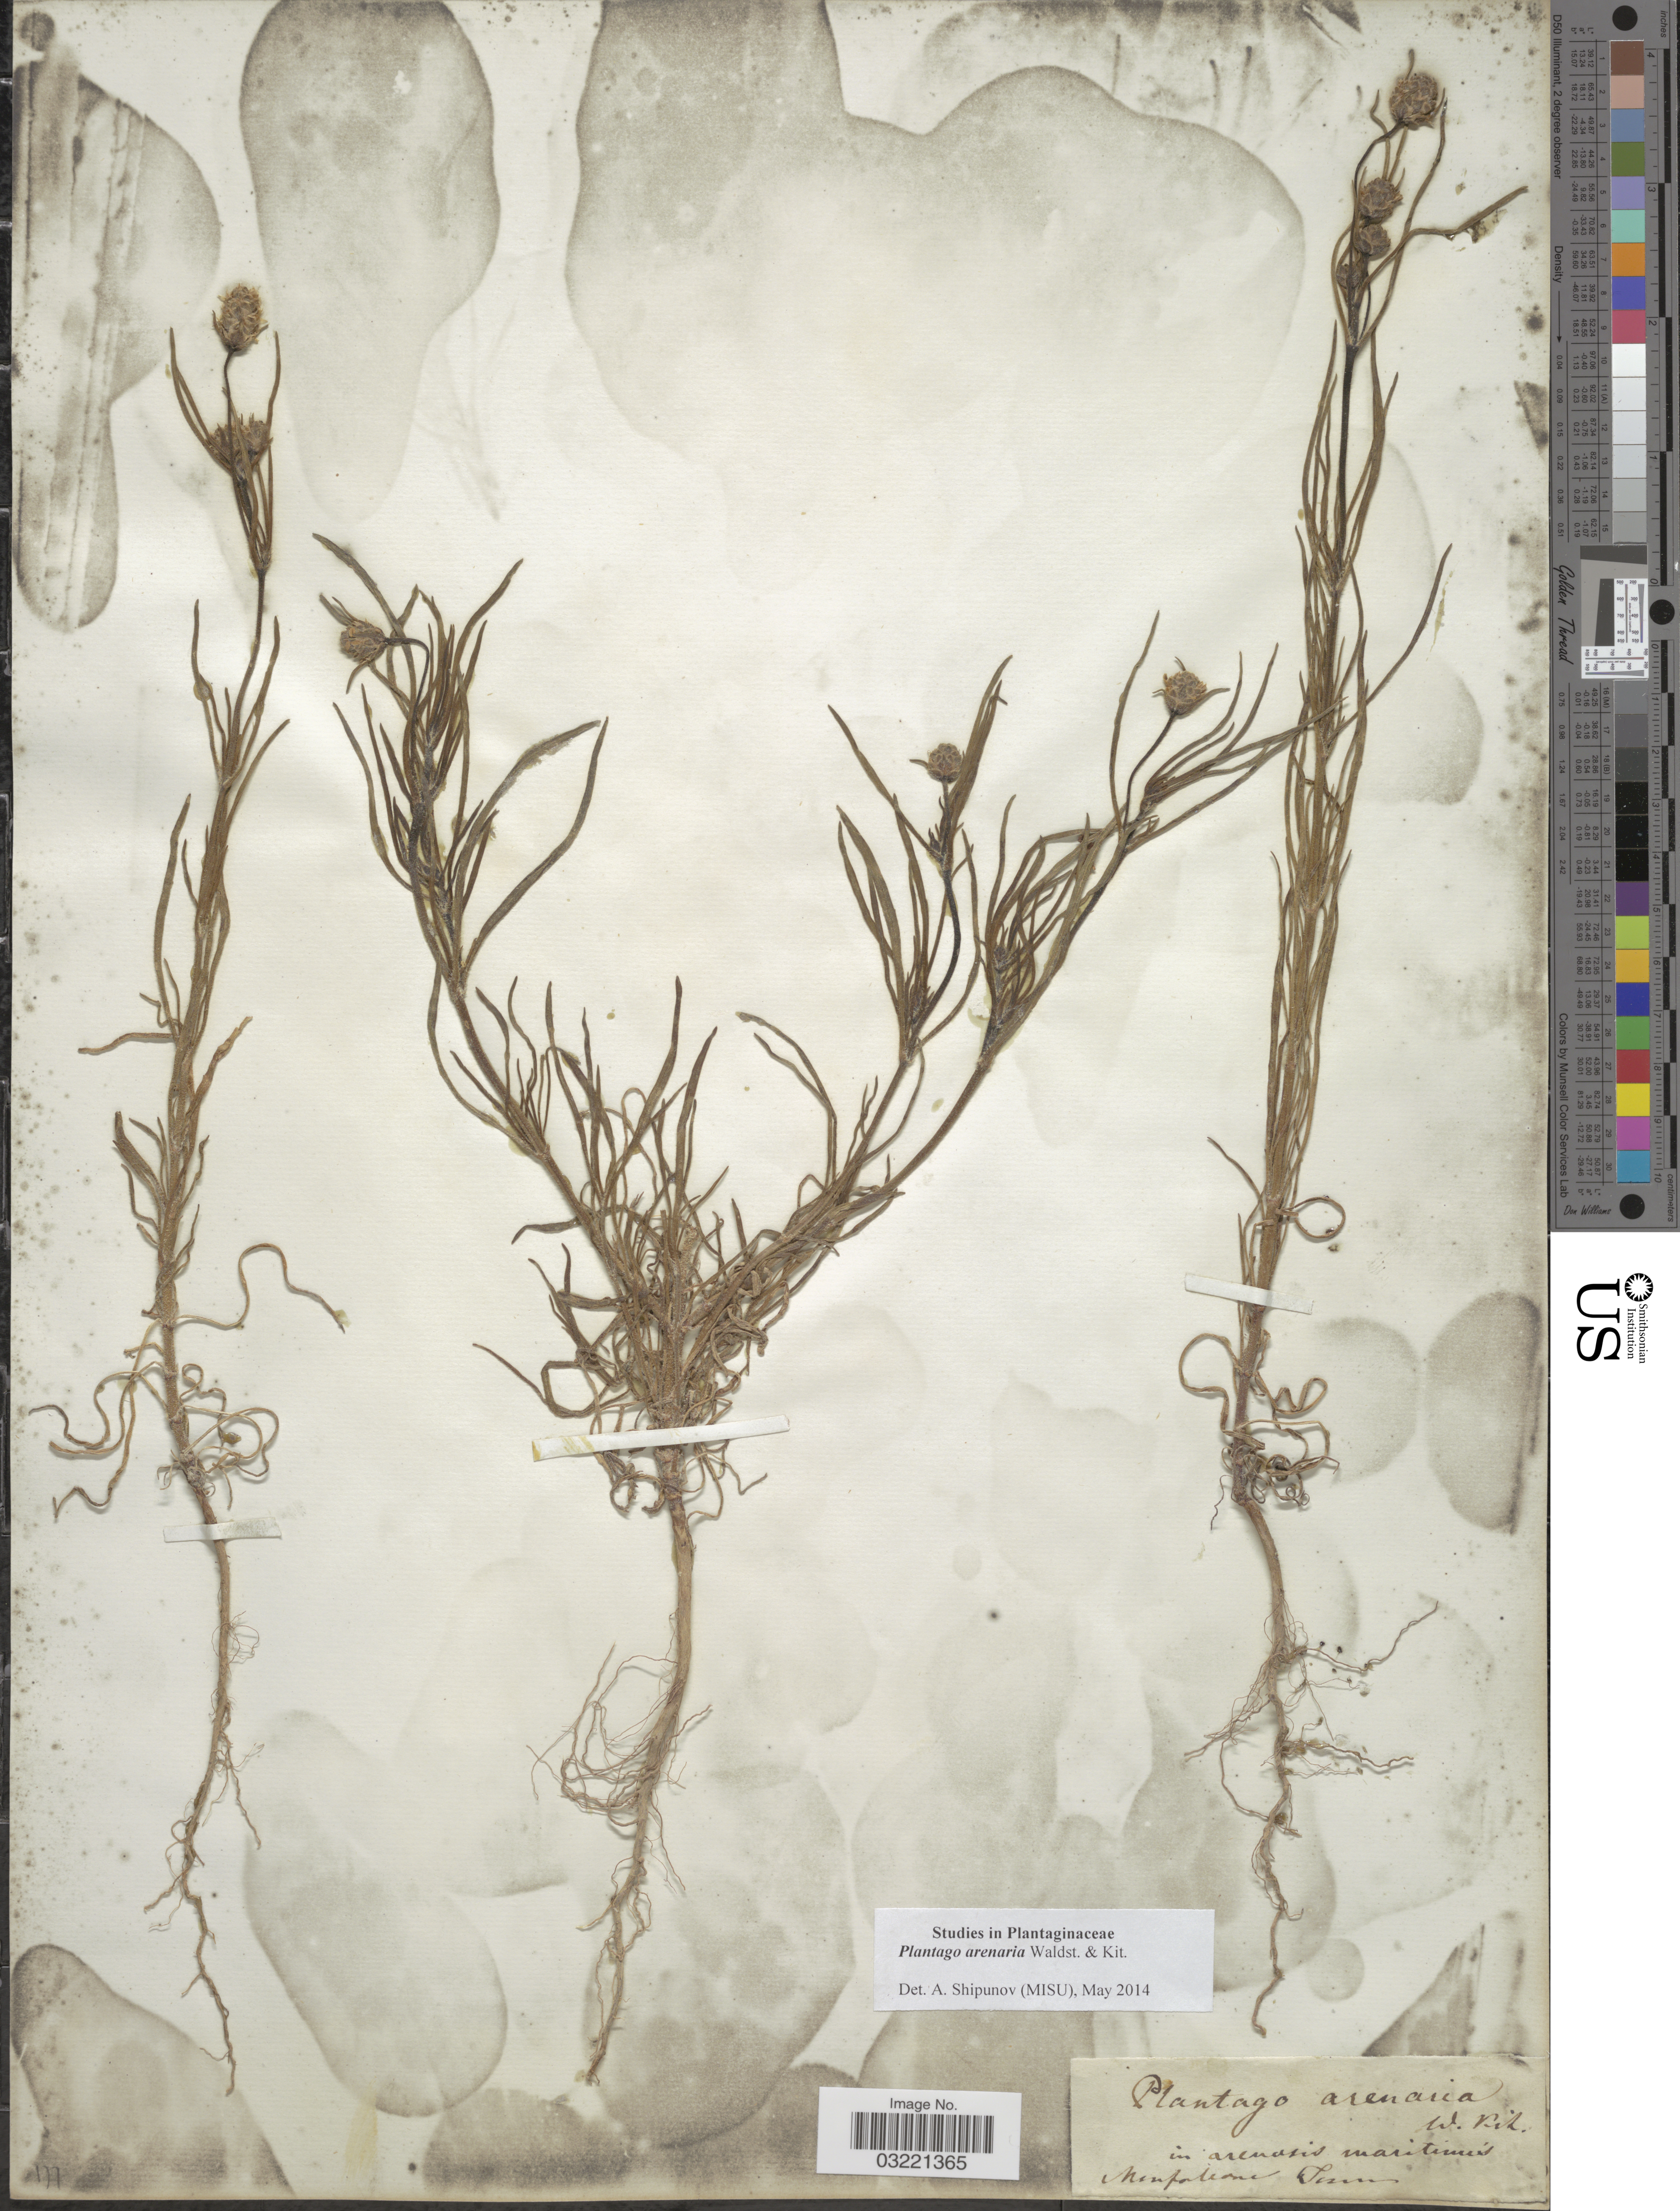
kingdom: Plantae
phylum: Tracheophyta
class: Magnoliopsida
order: Lamiales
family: Plantaginaceae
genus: Plantago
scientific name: Plantago arenaria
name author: Waldst. & Kit.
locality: In arenosis maritimis Menpoliome [interpreted] Tam [interpreted].